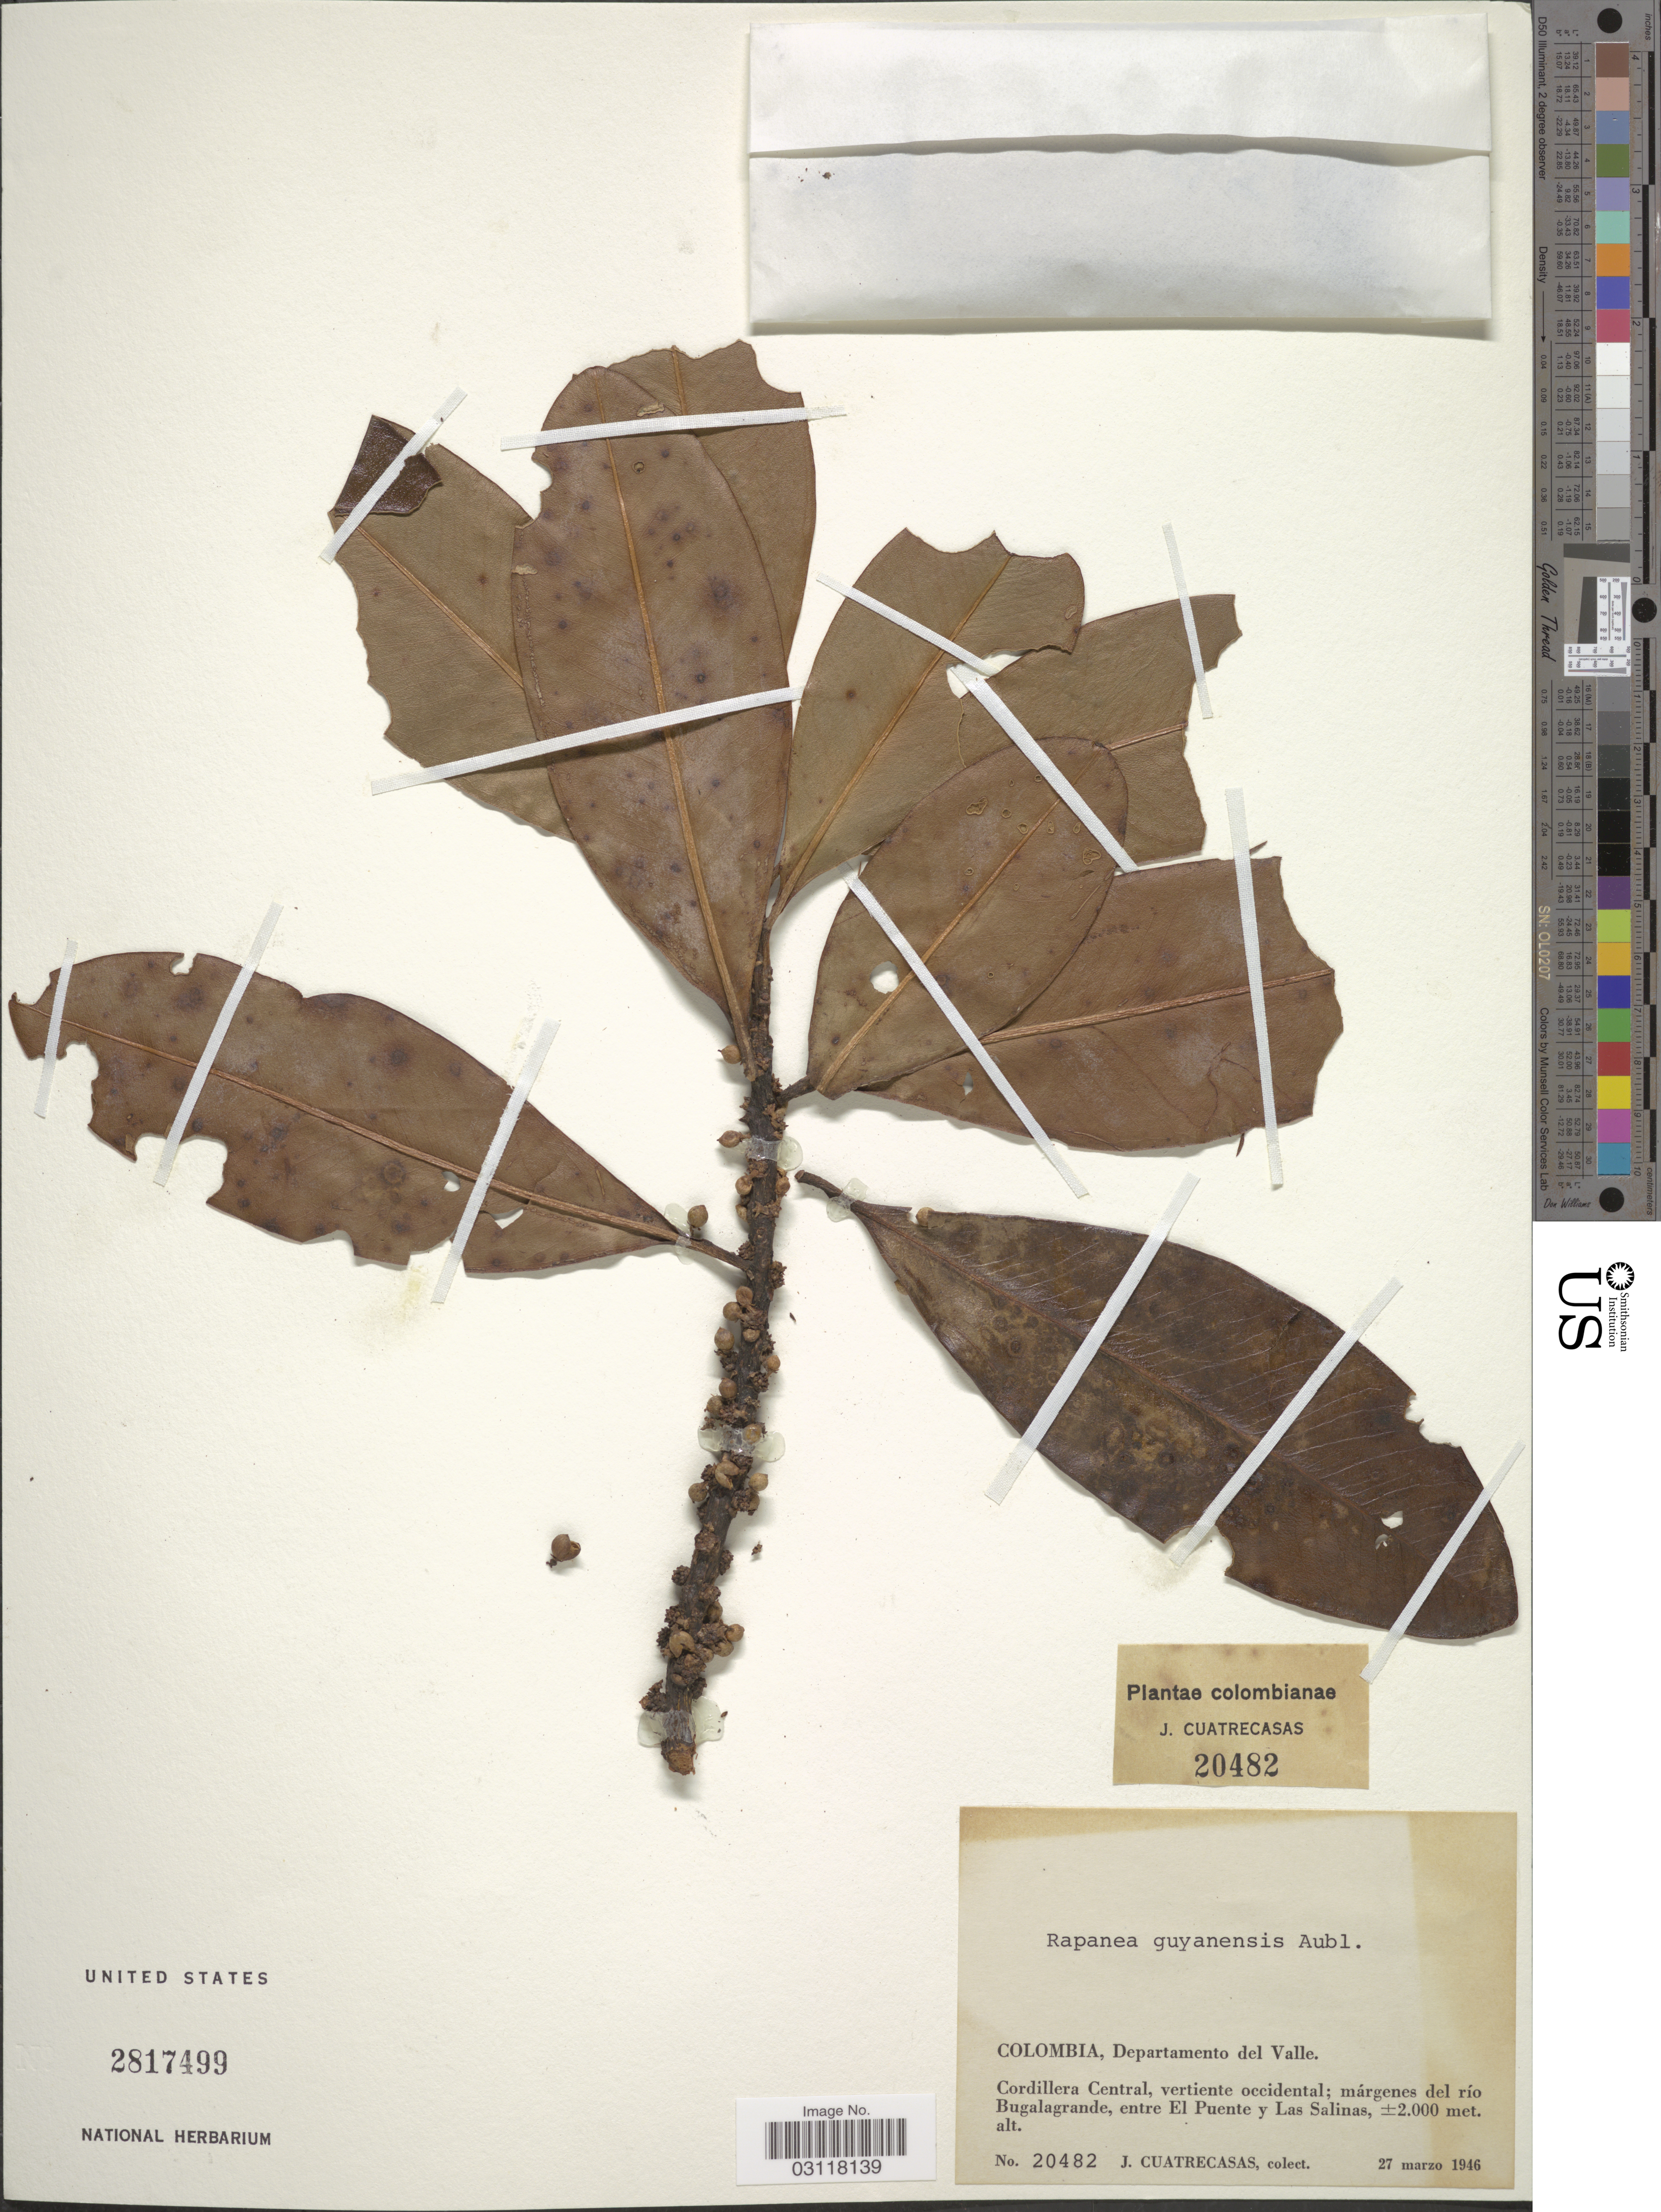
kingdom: Plantae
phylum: Tracheophyta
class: Magnoliopsida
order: Ericales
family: Primulaceae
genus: Rapanea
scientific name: Rapanea guianensis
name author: Aubl.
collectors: J. Cuatrecasas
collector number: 20482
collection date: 1946-03-27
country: Colombia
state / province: Valle del Cauca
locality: Departamento del Valle. Cordillera Occidental, vertiente occidental; márgenes del río Bugalagrande, entre El Puente y Las Salinas.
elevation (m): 2000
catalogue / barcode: US 2817499